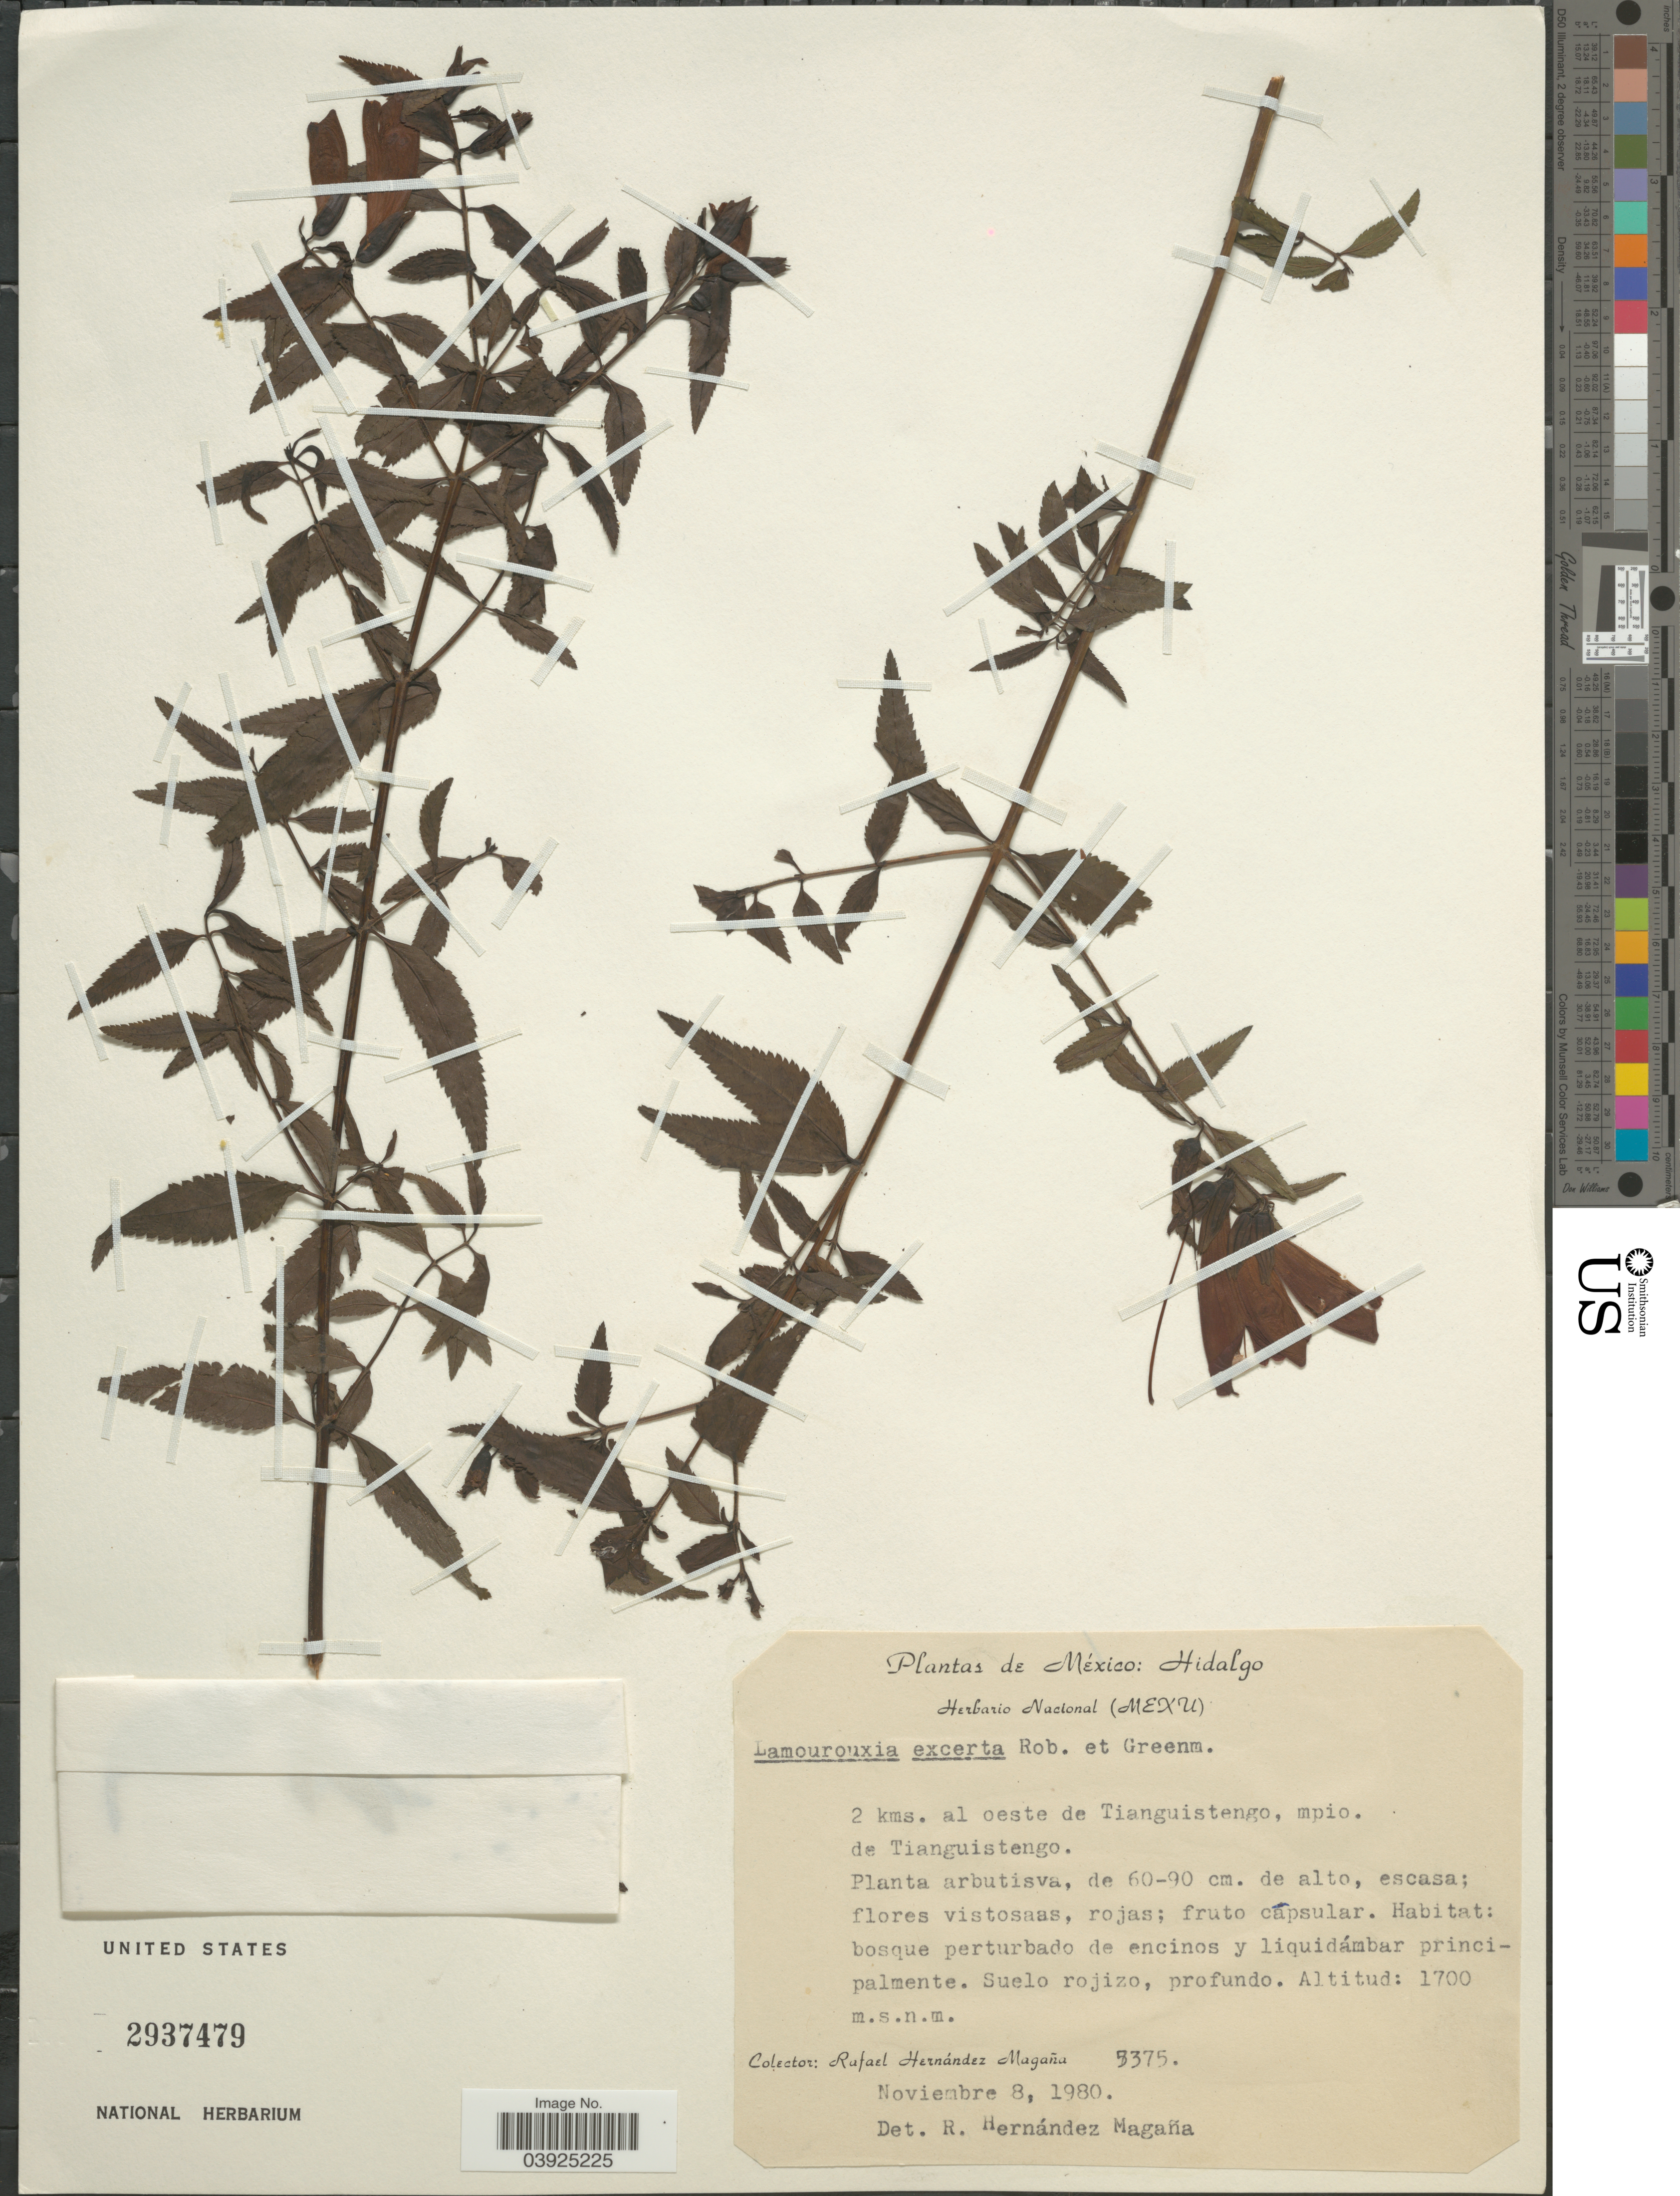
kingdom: Plantae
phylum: Tracheophyta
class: Magnoliopsida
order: Lamiales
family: Orobanchaceae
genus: Lamourouxia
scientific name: Lamourouxia exserta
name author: B.L. Rob. & Greenm.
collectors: R. Hernández-M.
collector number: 5375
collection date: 1980-11-08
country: Mexico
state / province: Hidalgo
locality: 2 kms. al oeste de Tianguistengo, mpio. de Tianguistengo.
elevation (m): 1700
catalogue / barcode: US 2937479